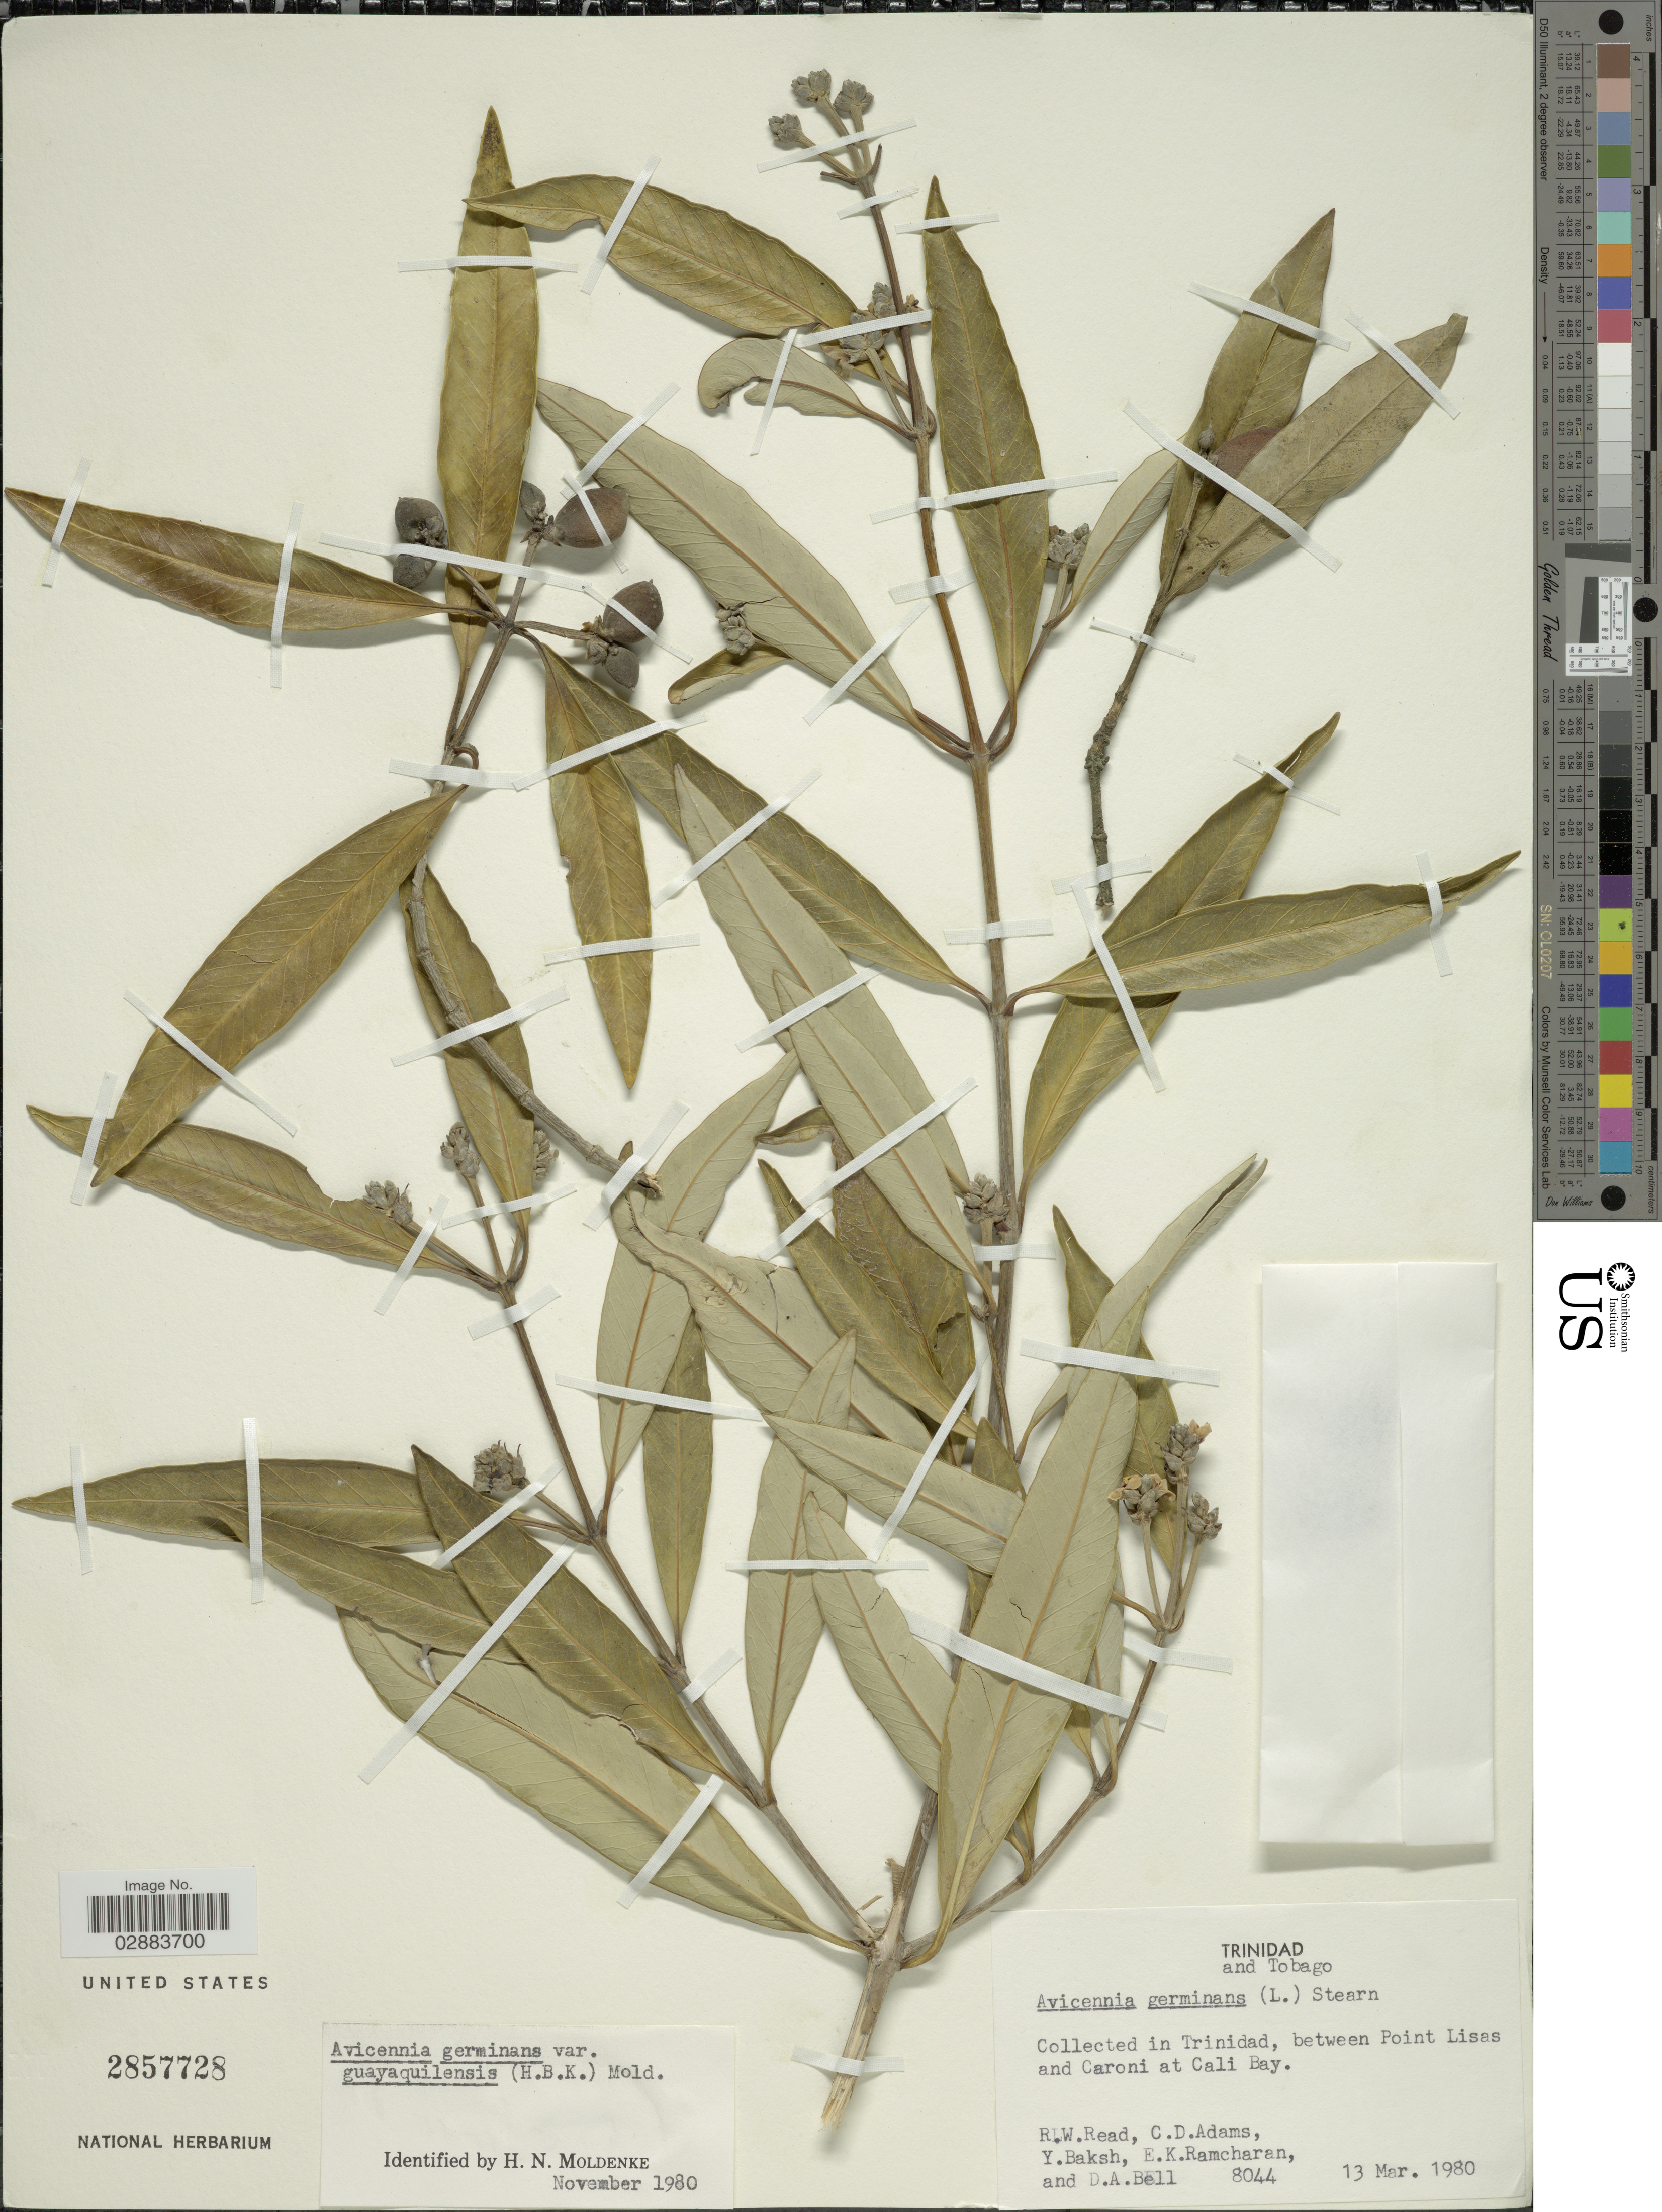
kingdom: Plantae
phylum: Tracheophyta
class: Magnoliopsida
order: Lamiales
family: Acanthaceae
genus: Avicennia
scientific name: Avicennia germinans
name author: (L.) L.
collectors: R. W. Read, C. D. Adams, Y. Baksh, E. Ramcharan & D. A. Bell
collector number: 8044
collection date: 1980-03-13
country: Trinidad and Tobago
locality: Trinidad, between Point Lisas and Caroni at Cali Bay.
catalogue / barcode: US 2857728